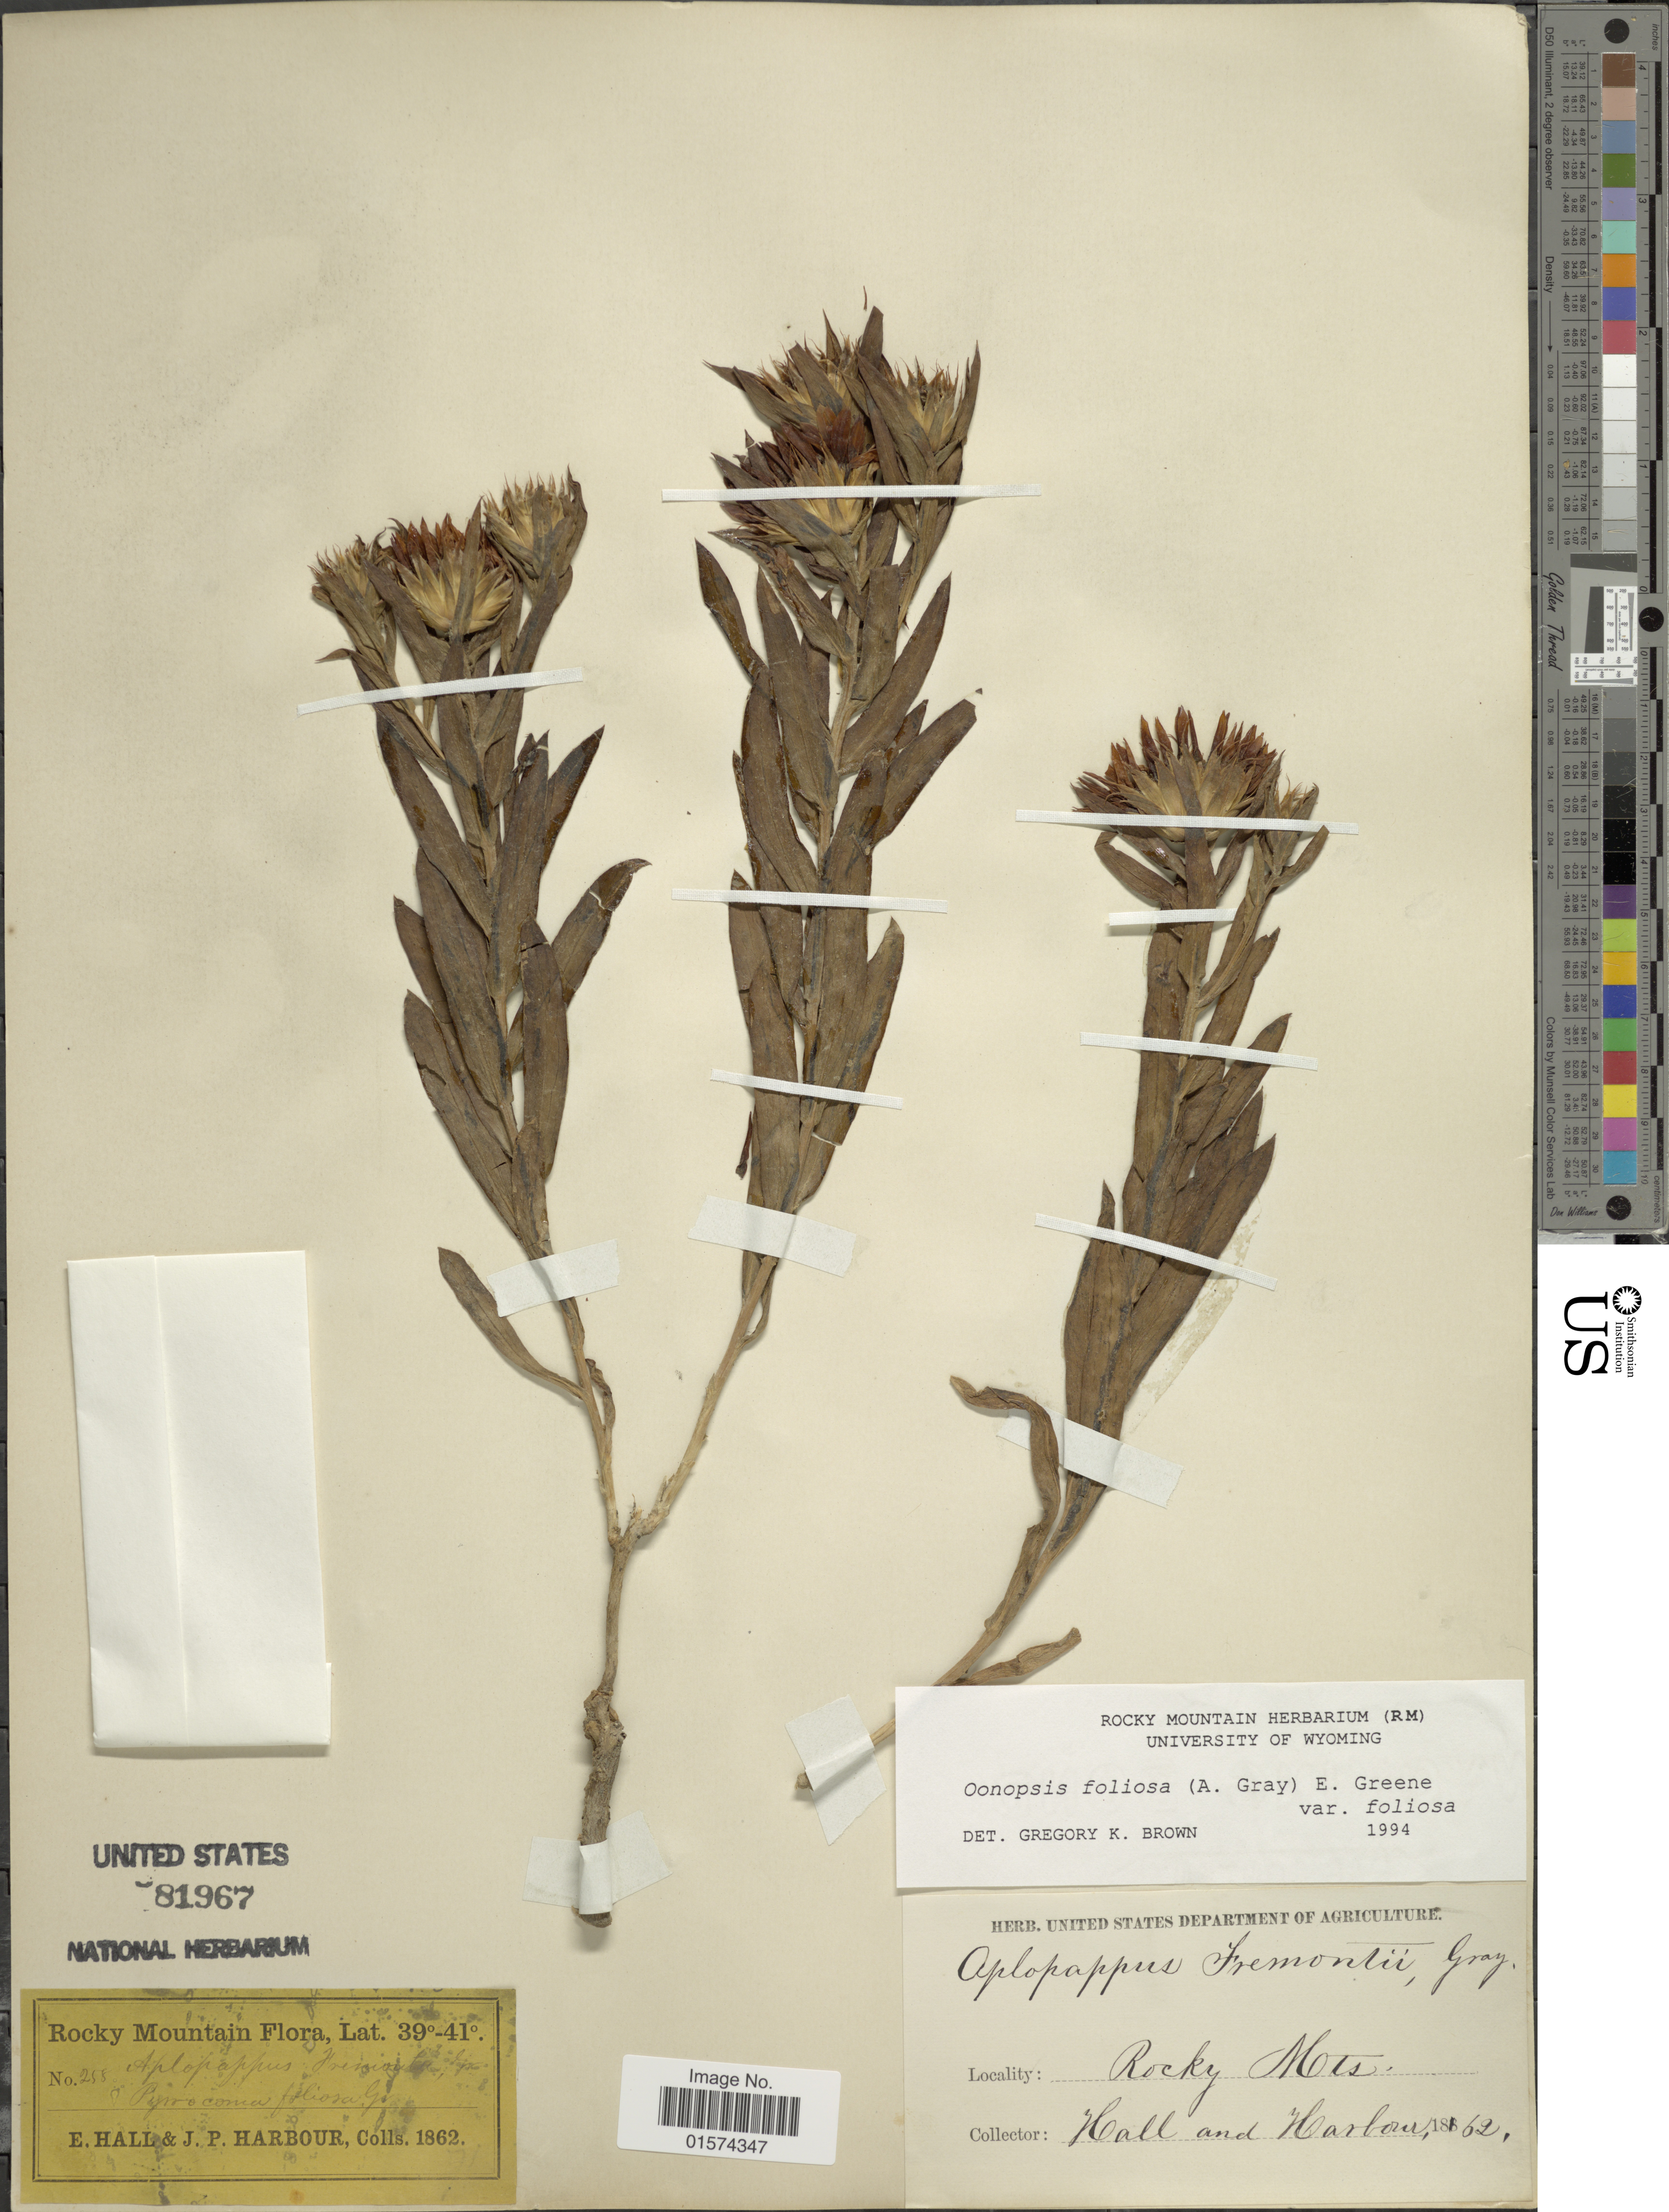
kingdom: Plantae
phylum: Tracheophyta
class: Magnoliopsida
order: Asterales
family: Asteraceae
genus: Oonopsis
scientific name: Oonopsis foliosa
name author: Greene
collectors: E. Hall & J. Harbour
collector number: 255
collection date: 1862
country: United States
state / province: Colorado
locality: Rocky Mtns.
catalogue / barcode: US 81967